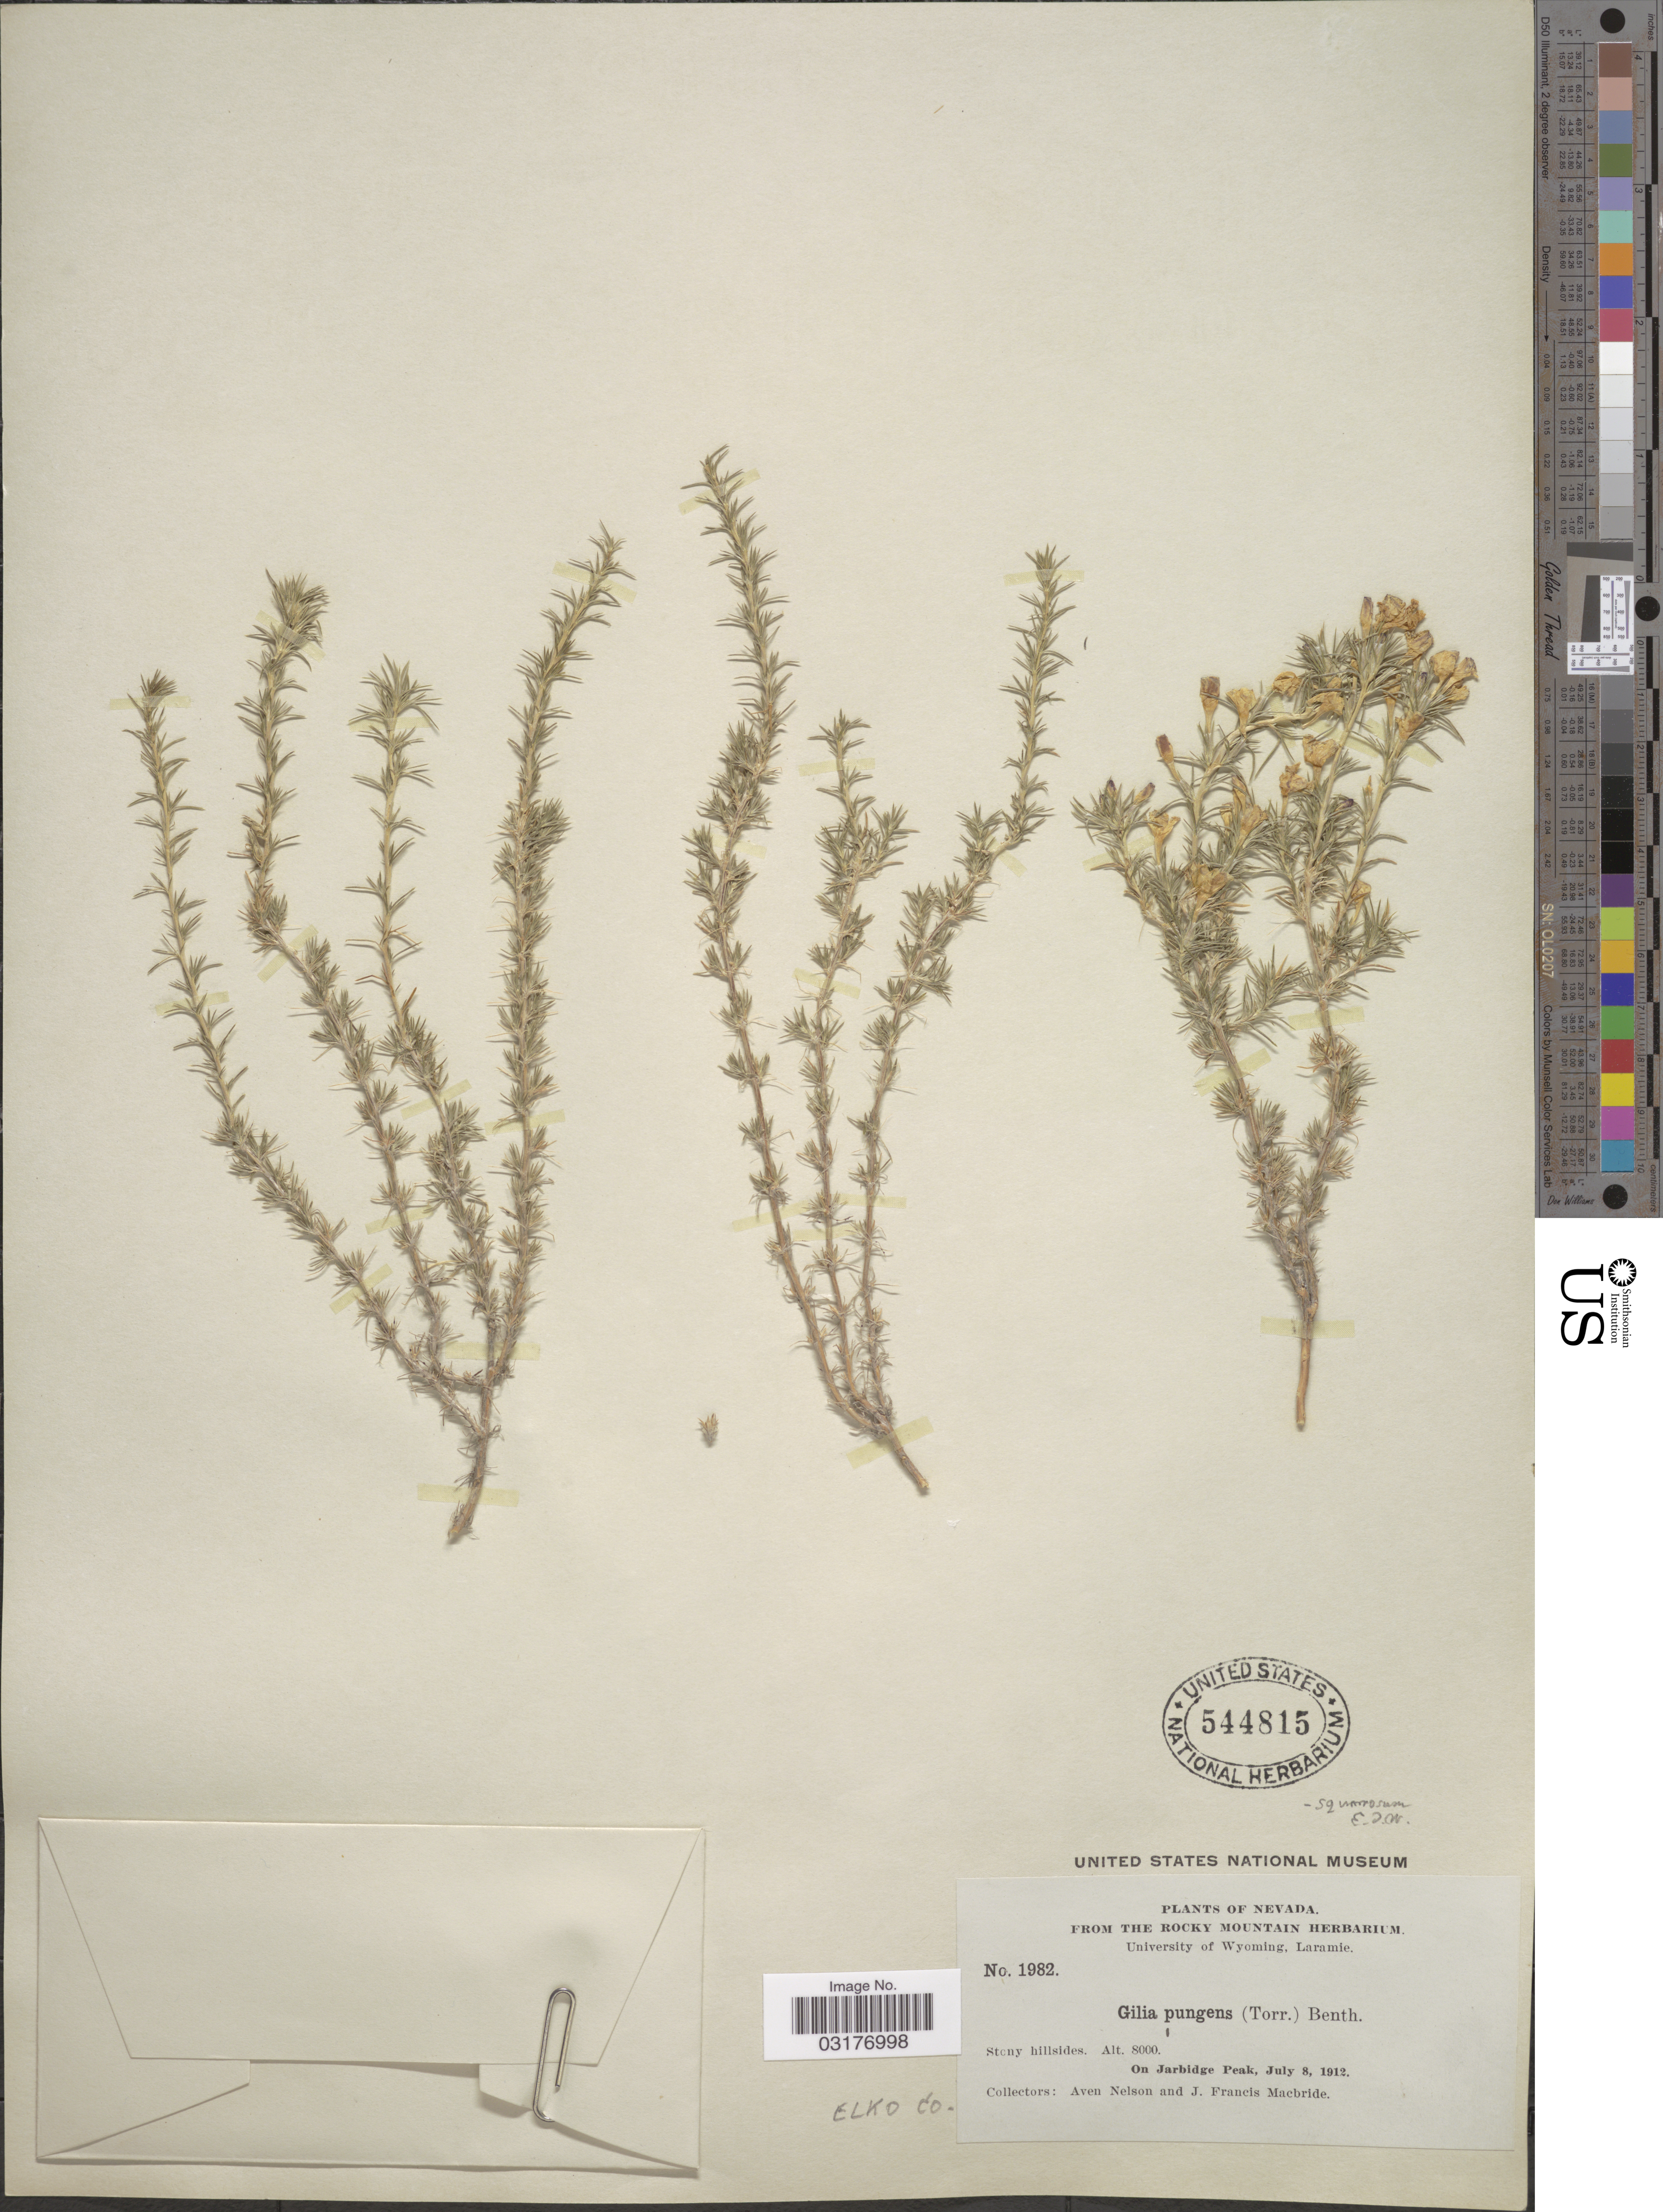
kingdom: Plantae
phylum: Tracheophyta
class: Magnoliopsida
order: Ericales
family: Polemoniaceae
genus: Linanthus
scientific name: Linanthus pungens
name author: (Torr.) J.M. Porter & L.A. Johnson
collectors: A. Nelson & J. F. Macbride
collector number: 1982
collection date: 1912-07-08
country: United States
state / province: Nevada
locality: On Jarbidge Peak. Elko Co.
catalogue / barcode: US 544815